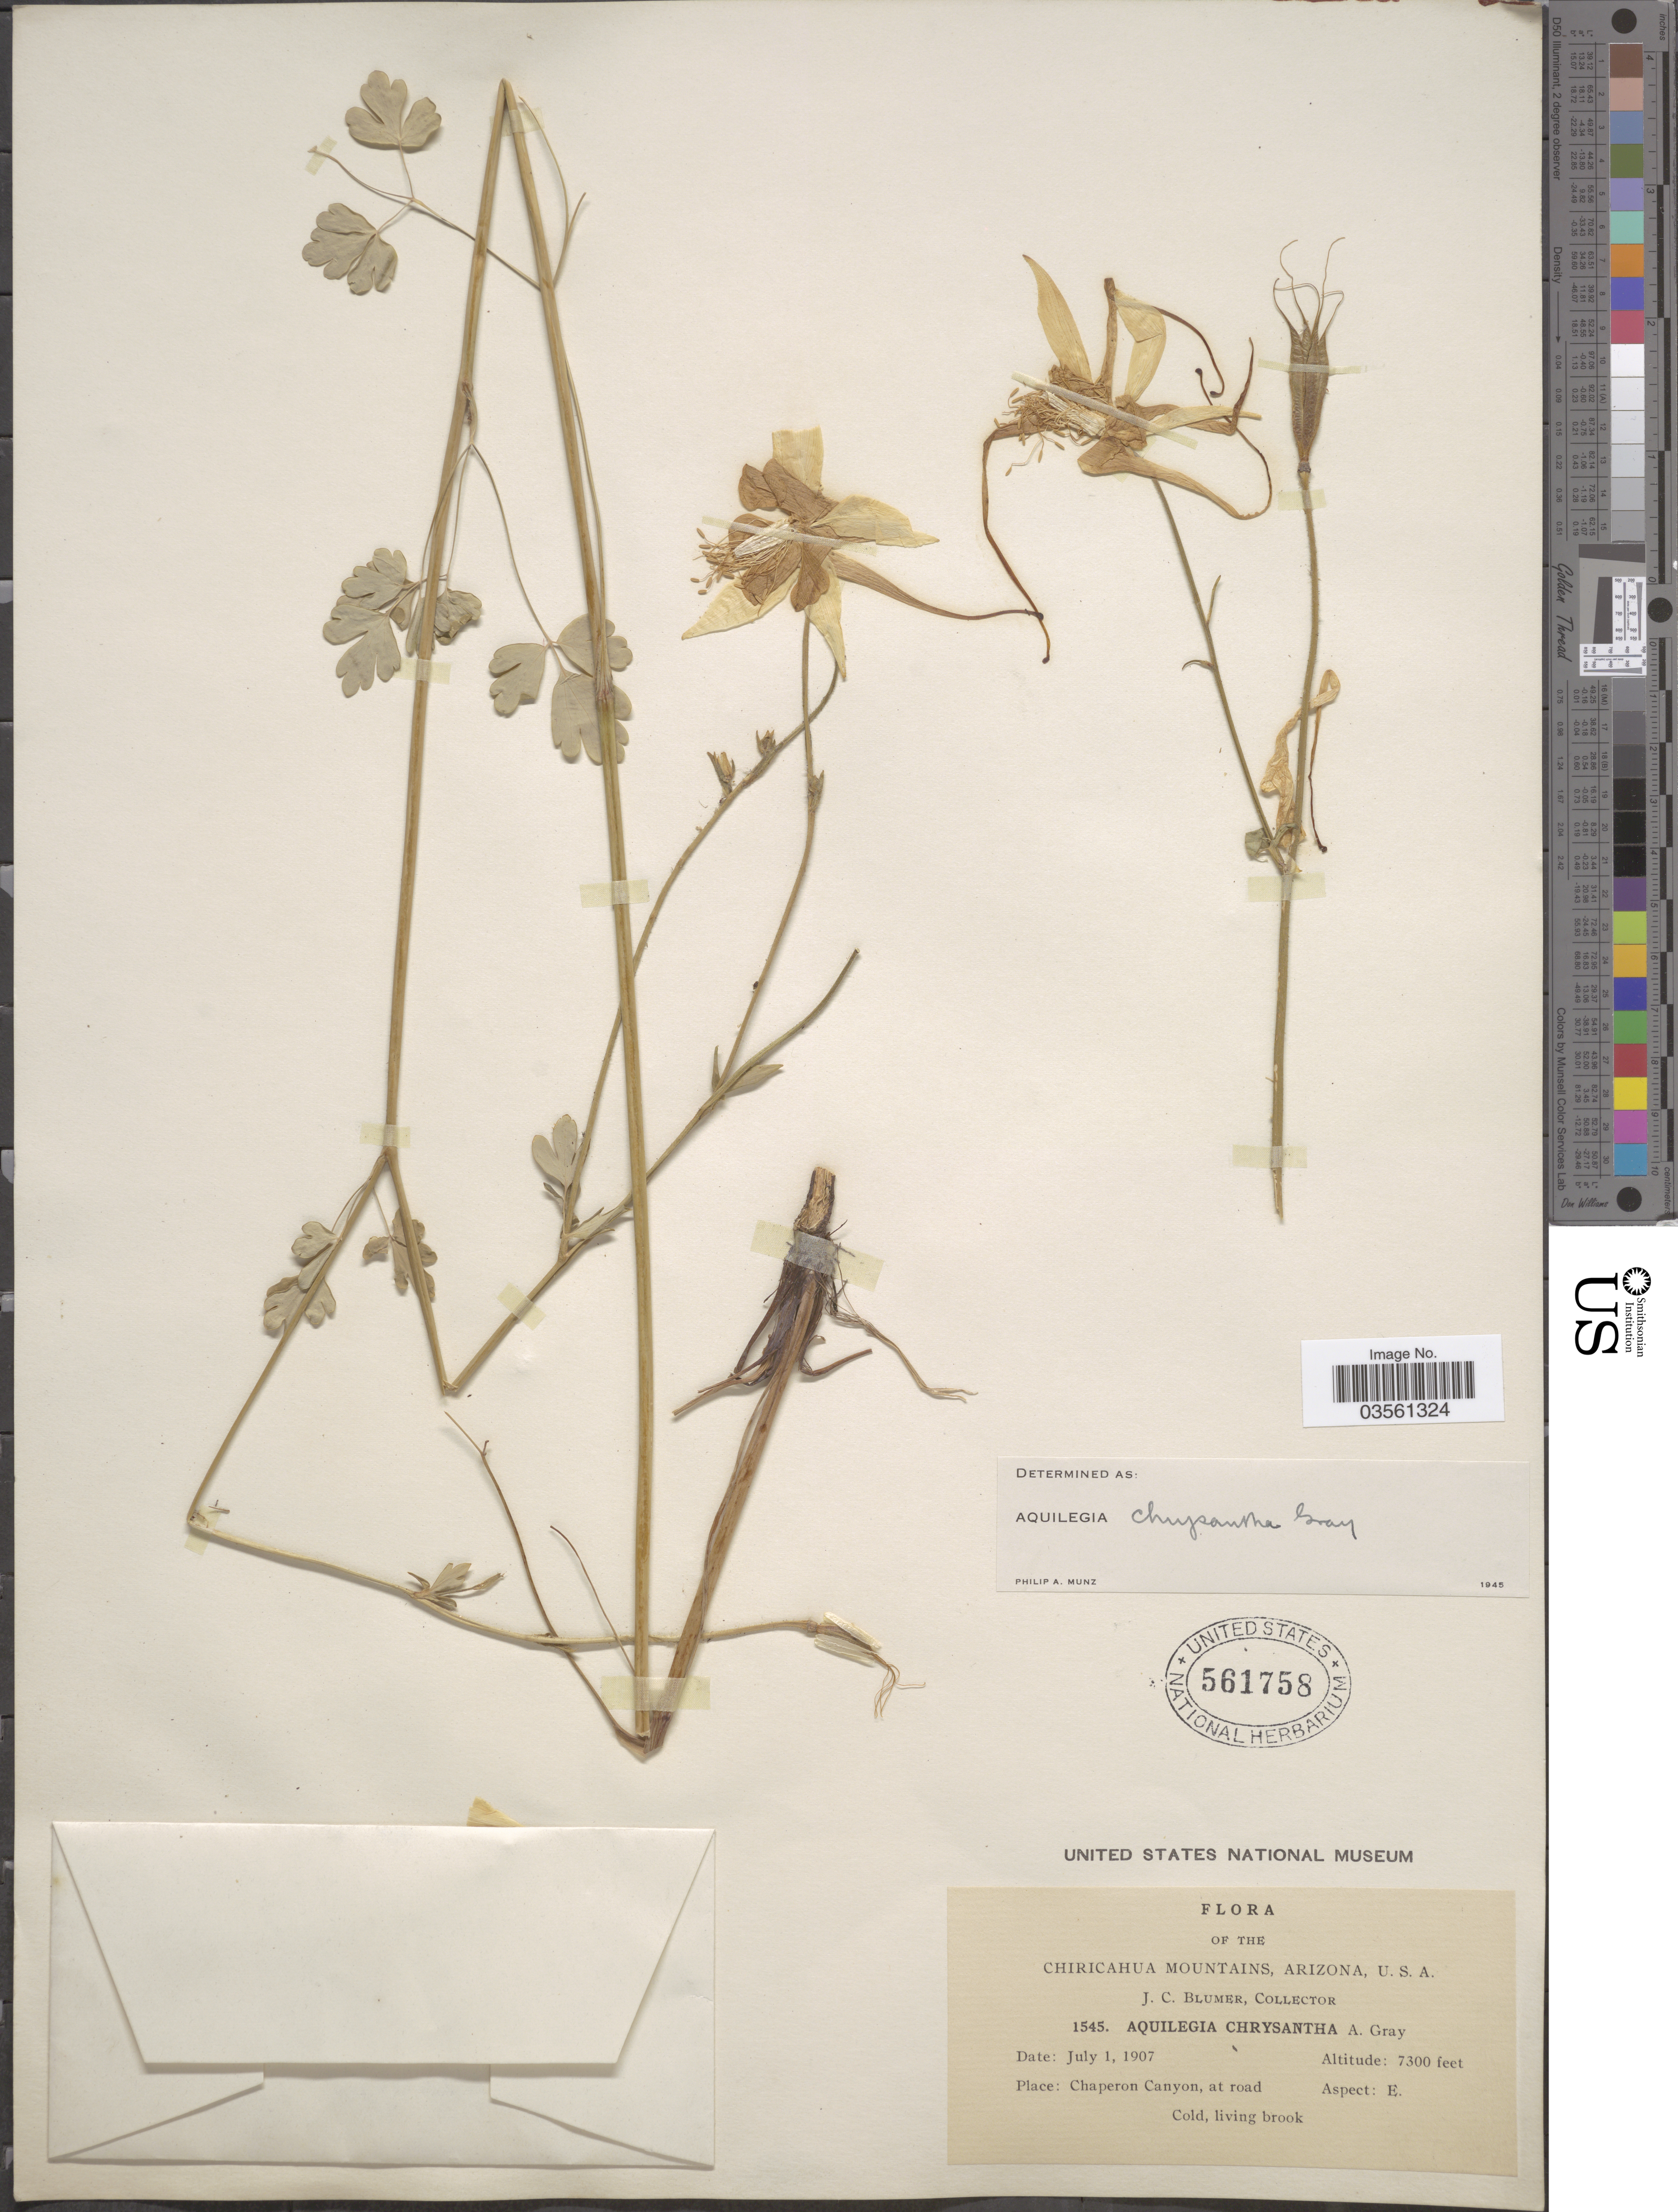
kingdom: Plantae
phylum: Tracheophyta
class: Magnoliopsida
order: Ranunculales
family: Ranunculaceae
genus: Aquilegia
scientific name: Aquilegia chrysantha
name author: A. Gray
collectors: J. C. Blumer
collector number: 1545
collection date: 1907-07-01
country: United States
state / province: Arizona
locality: Chiricahua Mountains, U.S.A. Chaperon Canyon, at road Cold, Living Brook.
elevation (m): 2225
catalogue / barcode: US 561758